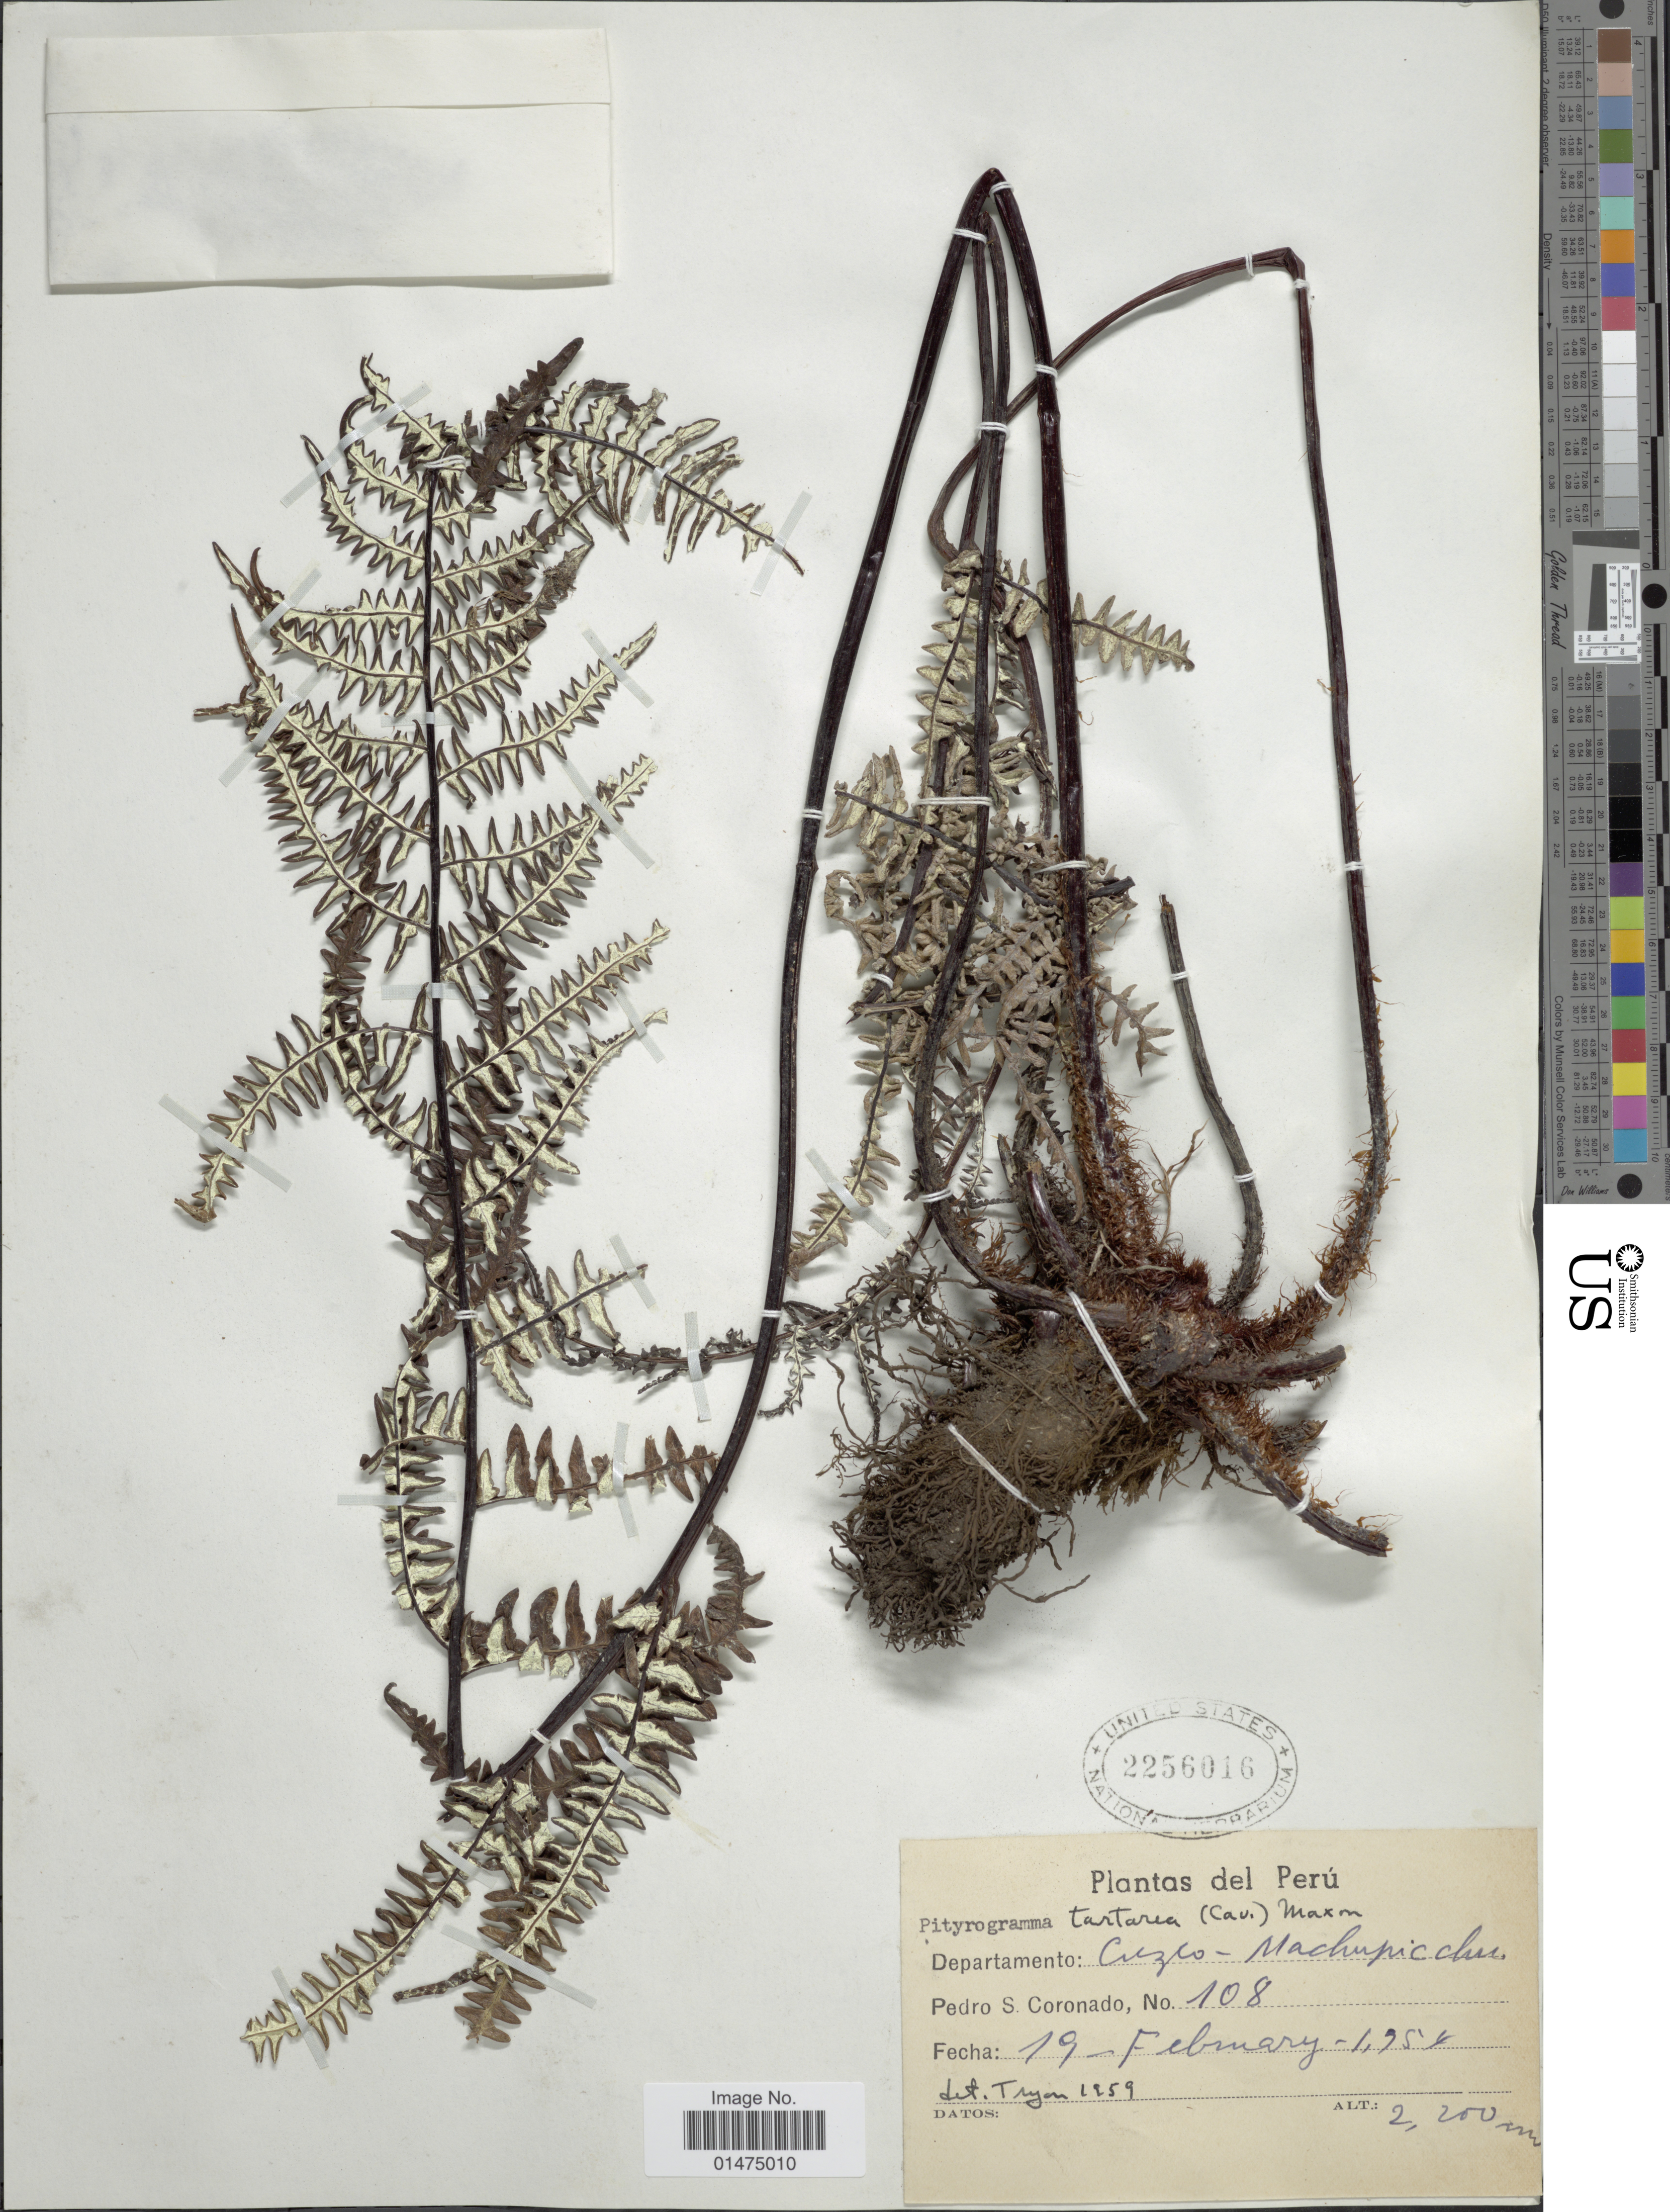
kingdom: Plantae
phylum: Tracheophyta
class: Polypodiopsida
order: Polypodiales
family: Pteridaceae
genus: Pityrogramma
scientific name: Pityrogramma ebenea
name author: (L.) Proctor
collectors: P. Coronado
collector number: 108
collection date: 1959-02-19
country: Peru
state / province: Cusco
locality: Peru, Departamento: Cuzco-Machupicchu.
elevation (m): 2200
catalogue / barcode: US 2256016